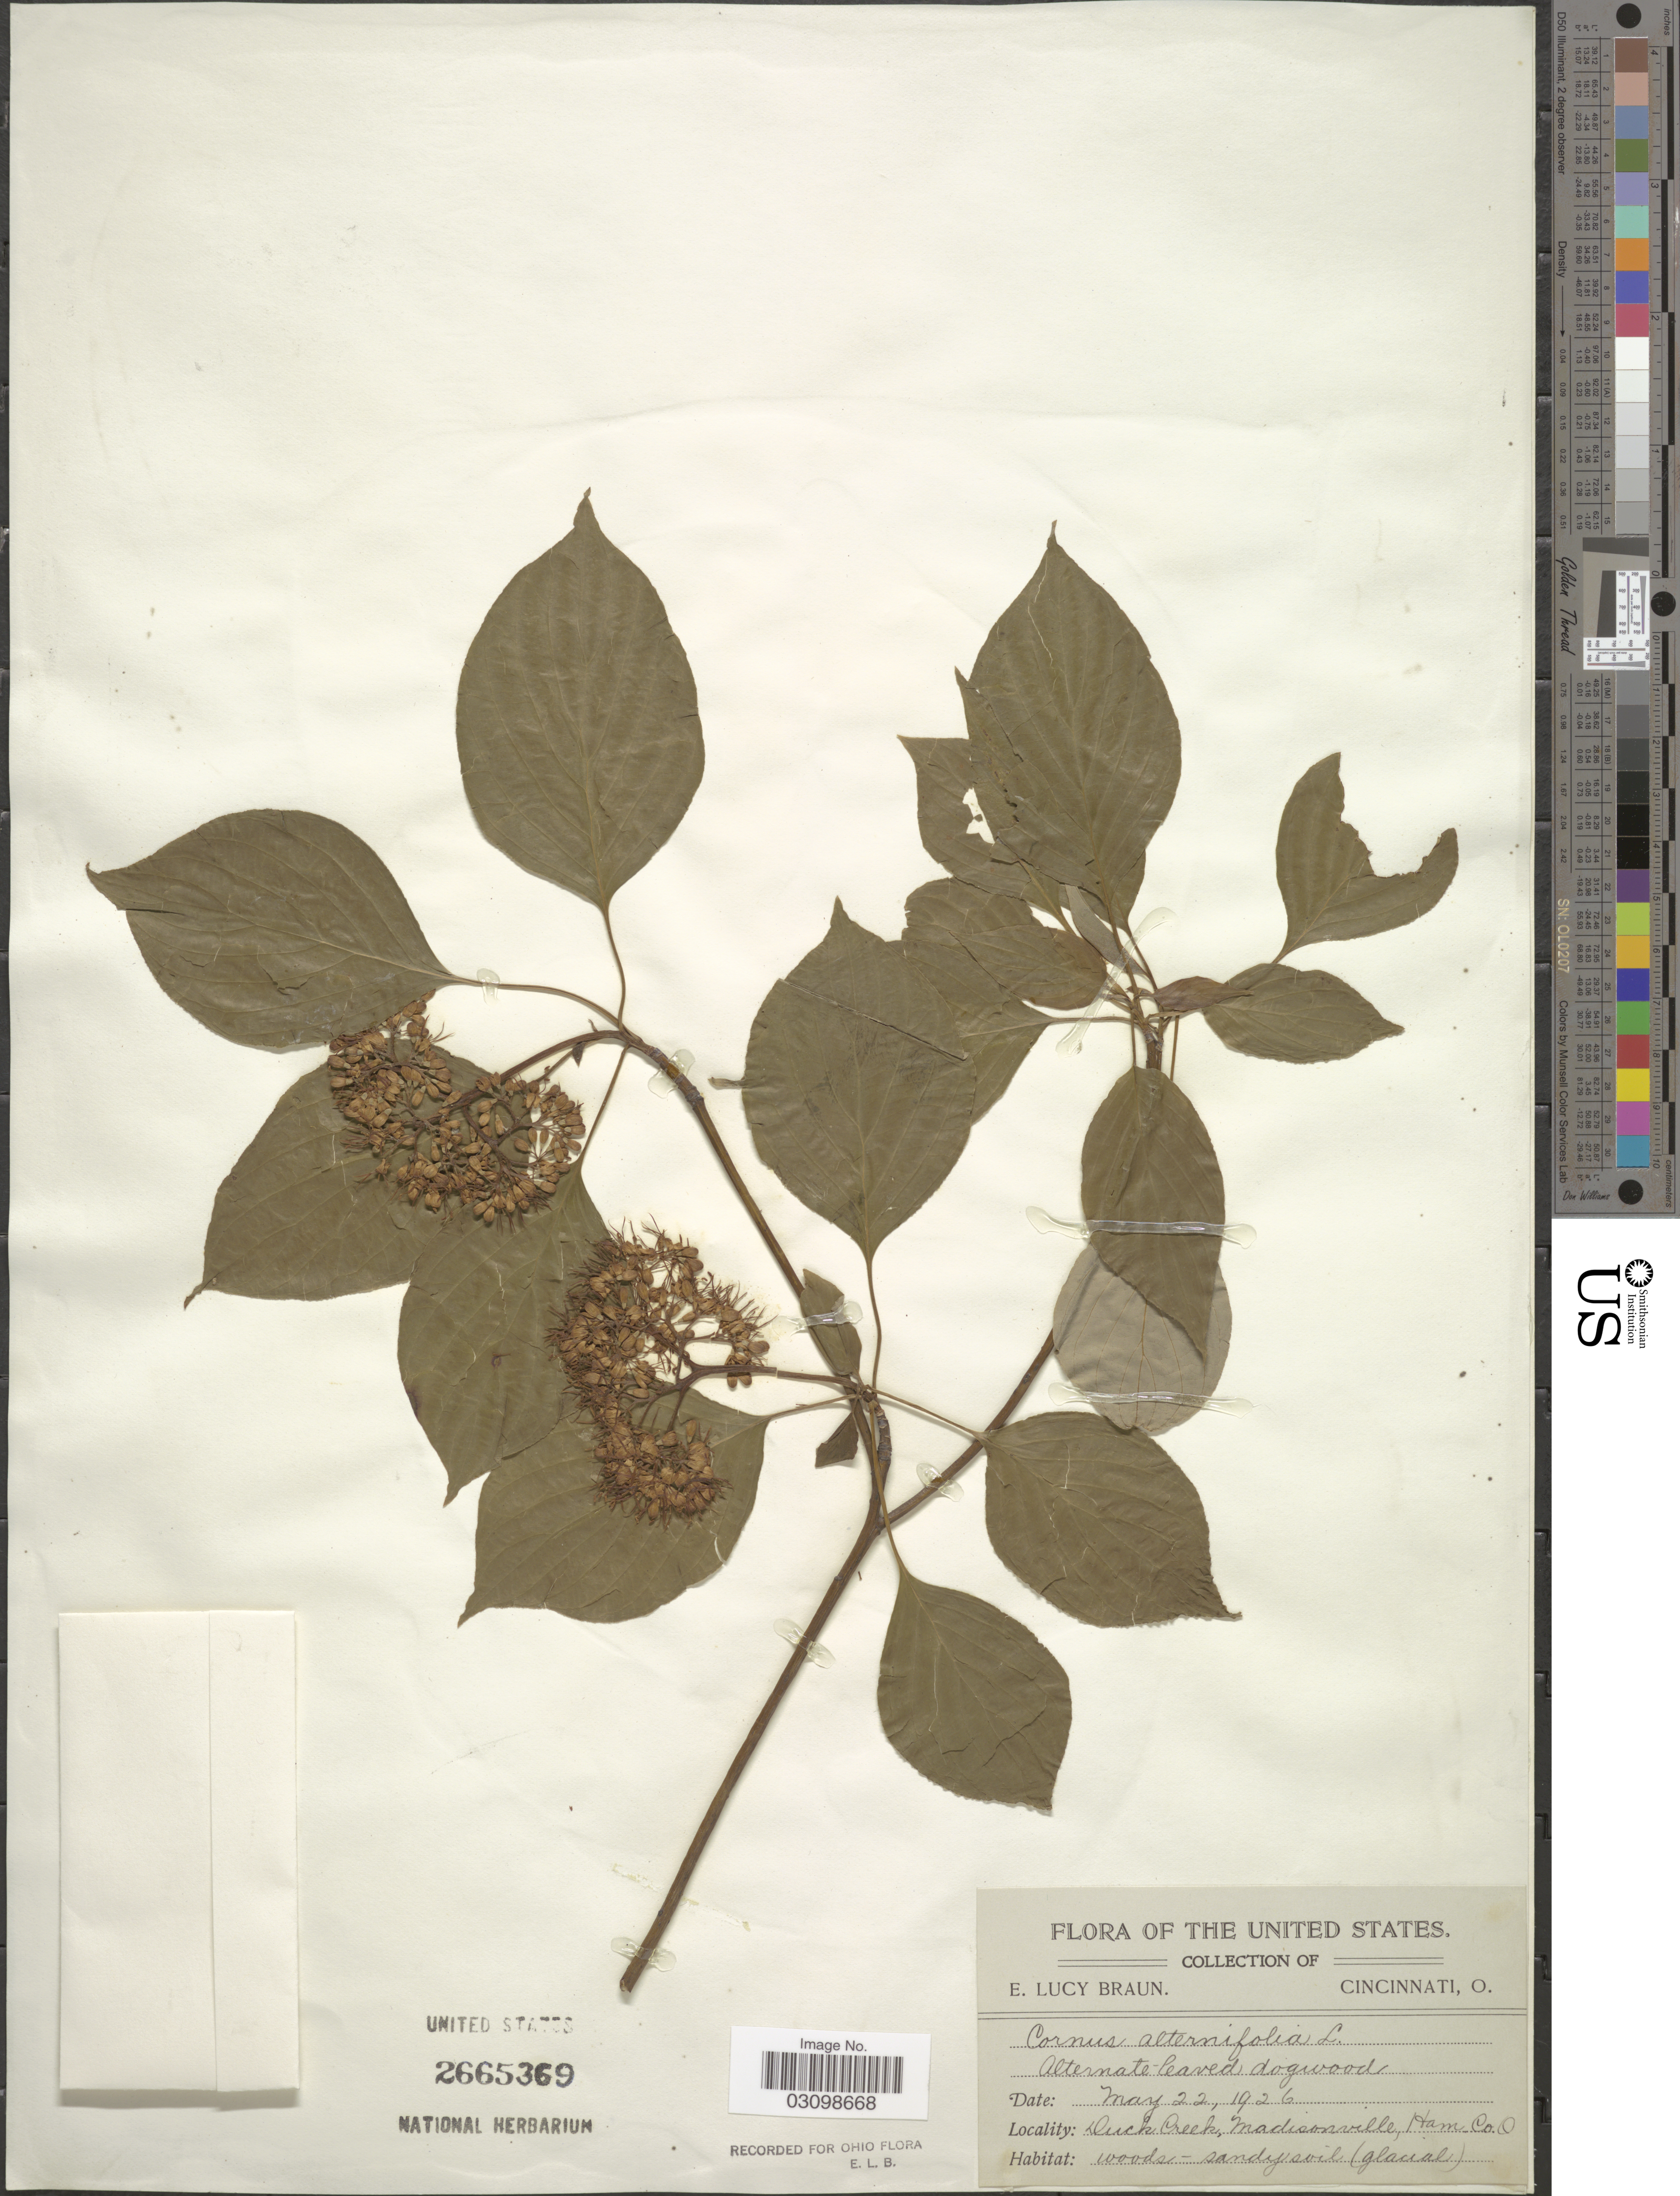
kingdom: Plantae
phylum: Tracheophyta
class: Magnoliopsida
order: Cornales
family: Cornaceae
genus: Cornus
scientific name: Cornus alternifolia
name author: L.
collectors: E. L. Braun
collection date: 1926-05-22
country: United States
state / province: Ohio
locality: Duck Creek, Madisonville, Ham. Co. O.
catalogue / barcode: US 2665369